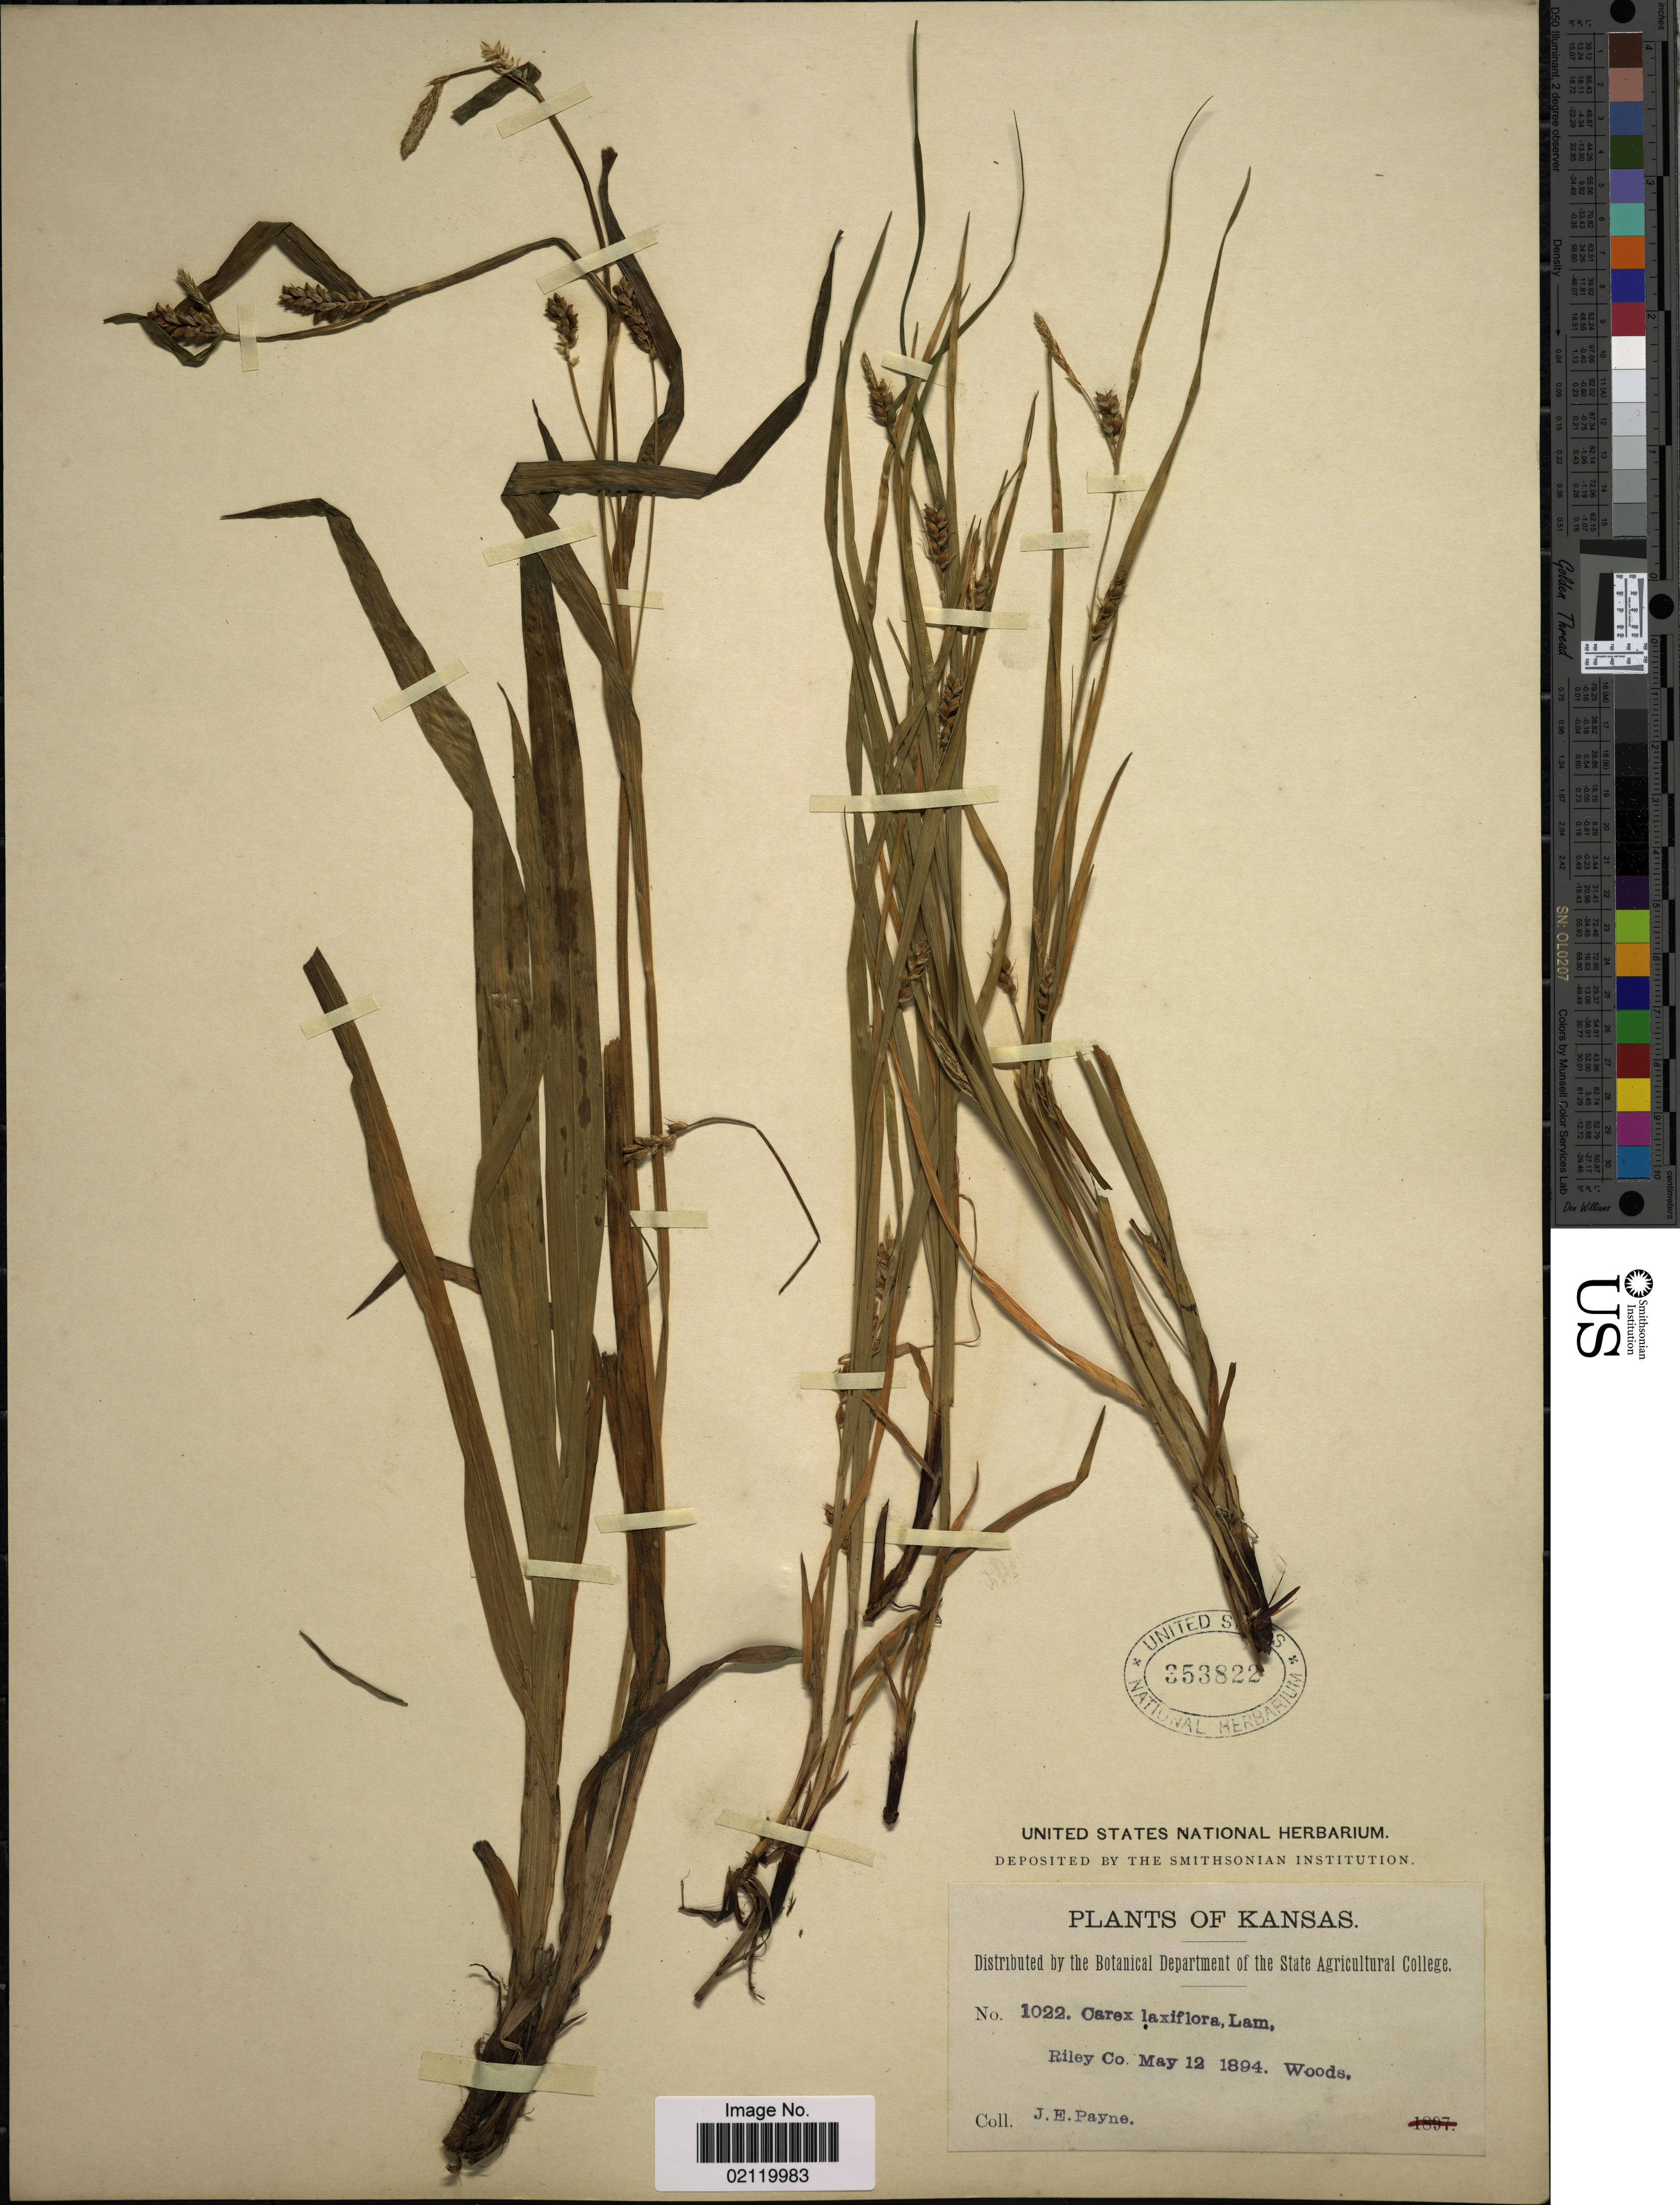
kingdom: Plantae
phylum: Tracheophyta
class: Liliopsida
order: Poales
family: Cyperaceae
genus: Carex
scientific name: Carex laxiflora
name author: Lam.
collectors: J. Payne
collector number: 1022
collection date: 1894-05-12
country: United States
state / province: Kansas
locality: Riley Co. Woods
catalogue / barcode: US 353822